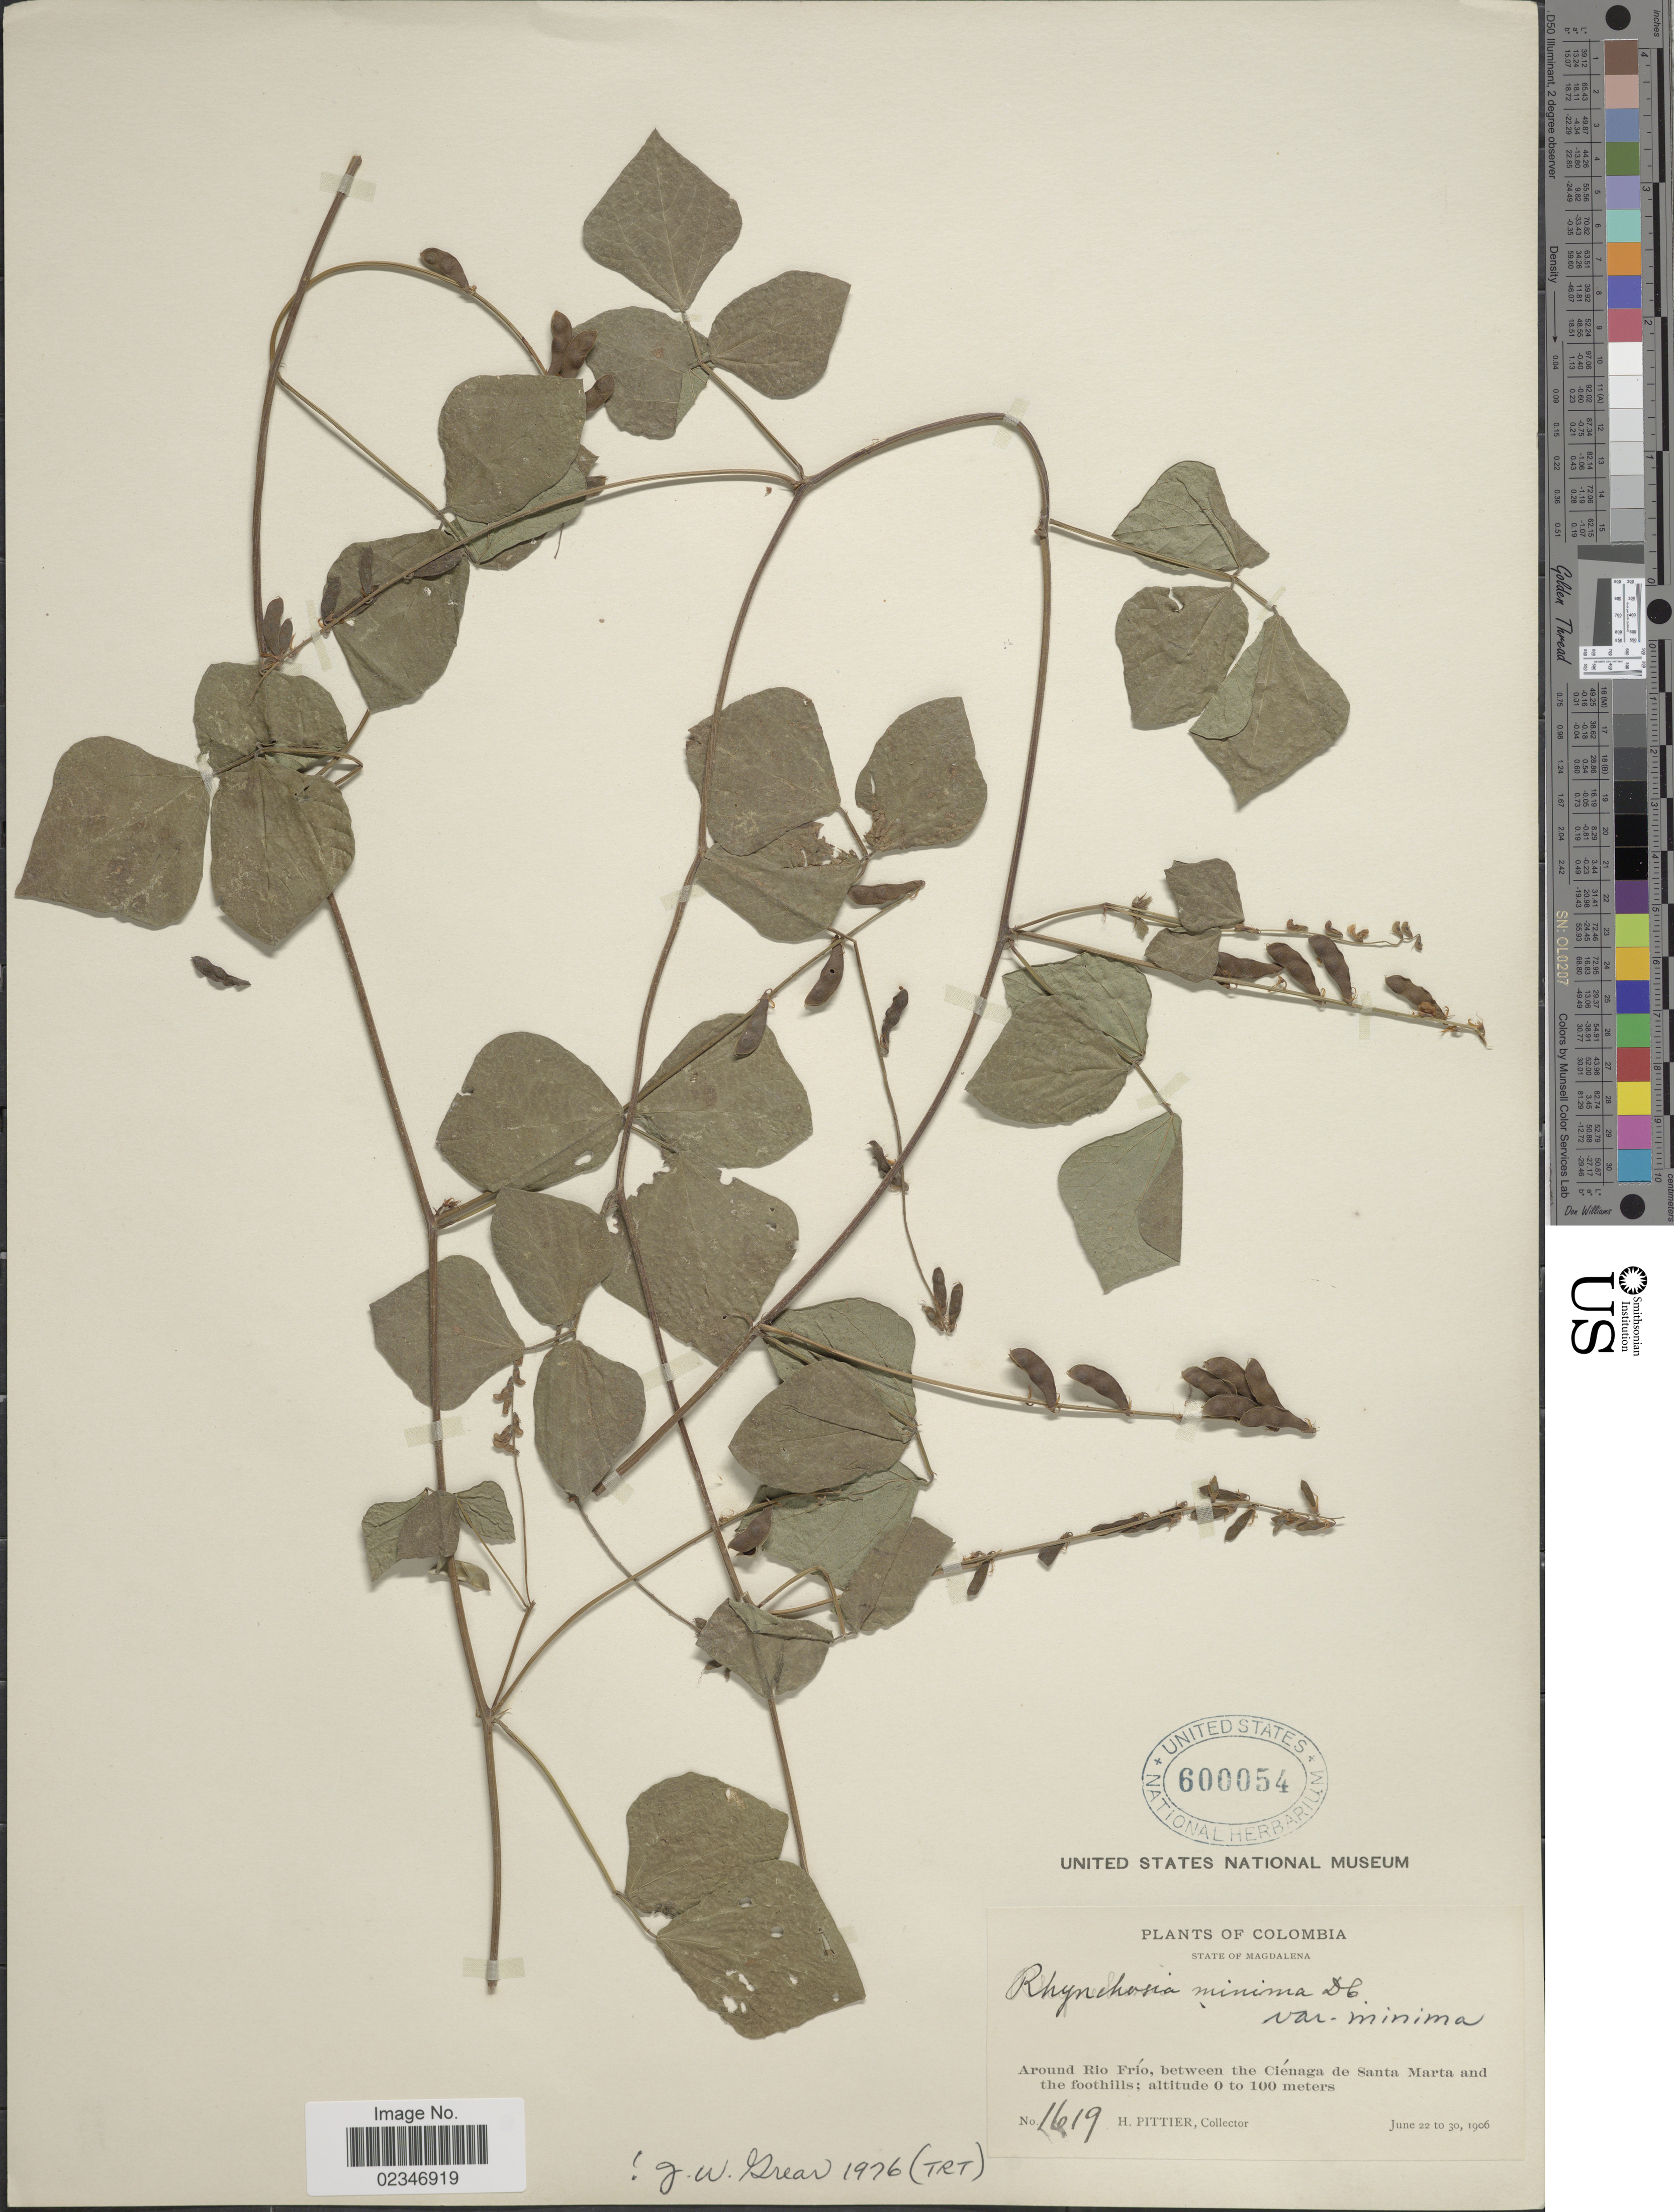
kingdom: Plantae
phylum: Tracheophyta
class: Magnoliopsida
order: Fabales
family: Fabaceae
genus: Rhynchosia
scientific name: Rhynchosia minima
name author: (L.) DC.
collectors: H. F. Pittier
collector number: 1619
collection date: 1906-06-22/1906-06-30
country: Colombia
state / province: Magdalena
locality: Around Rio Frio, between the Cienaga de Santa Marta and the foothills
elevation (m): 0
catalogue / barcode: US 600054